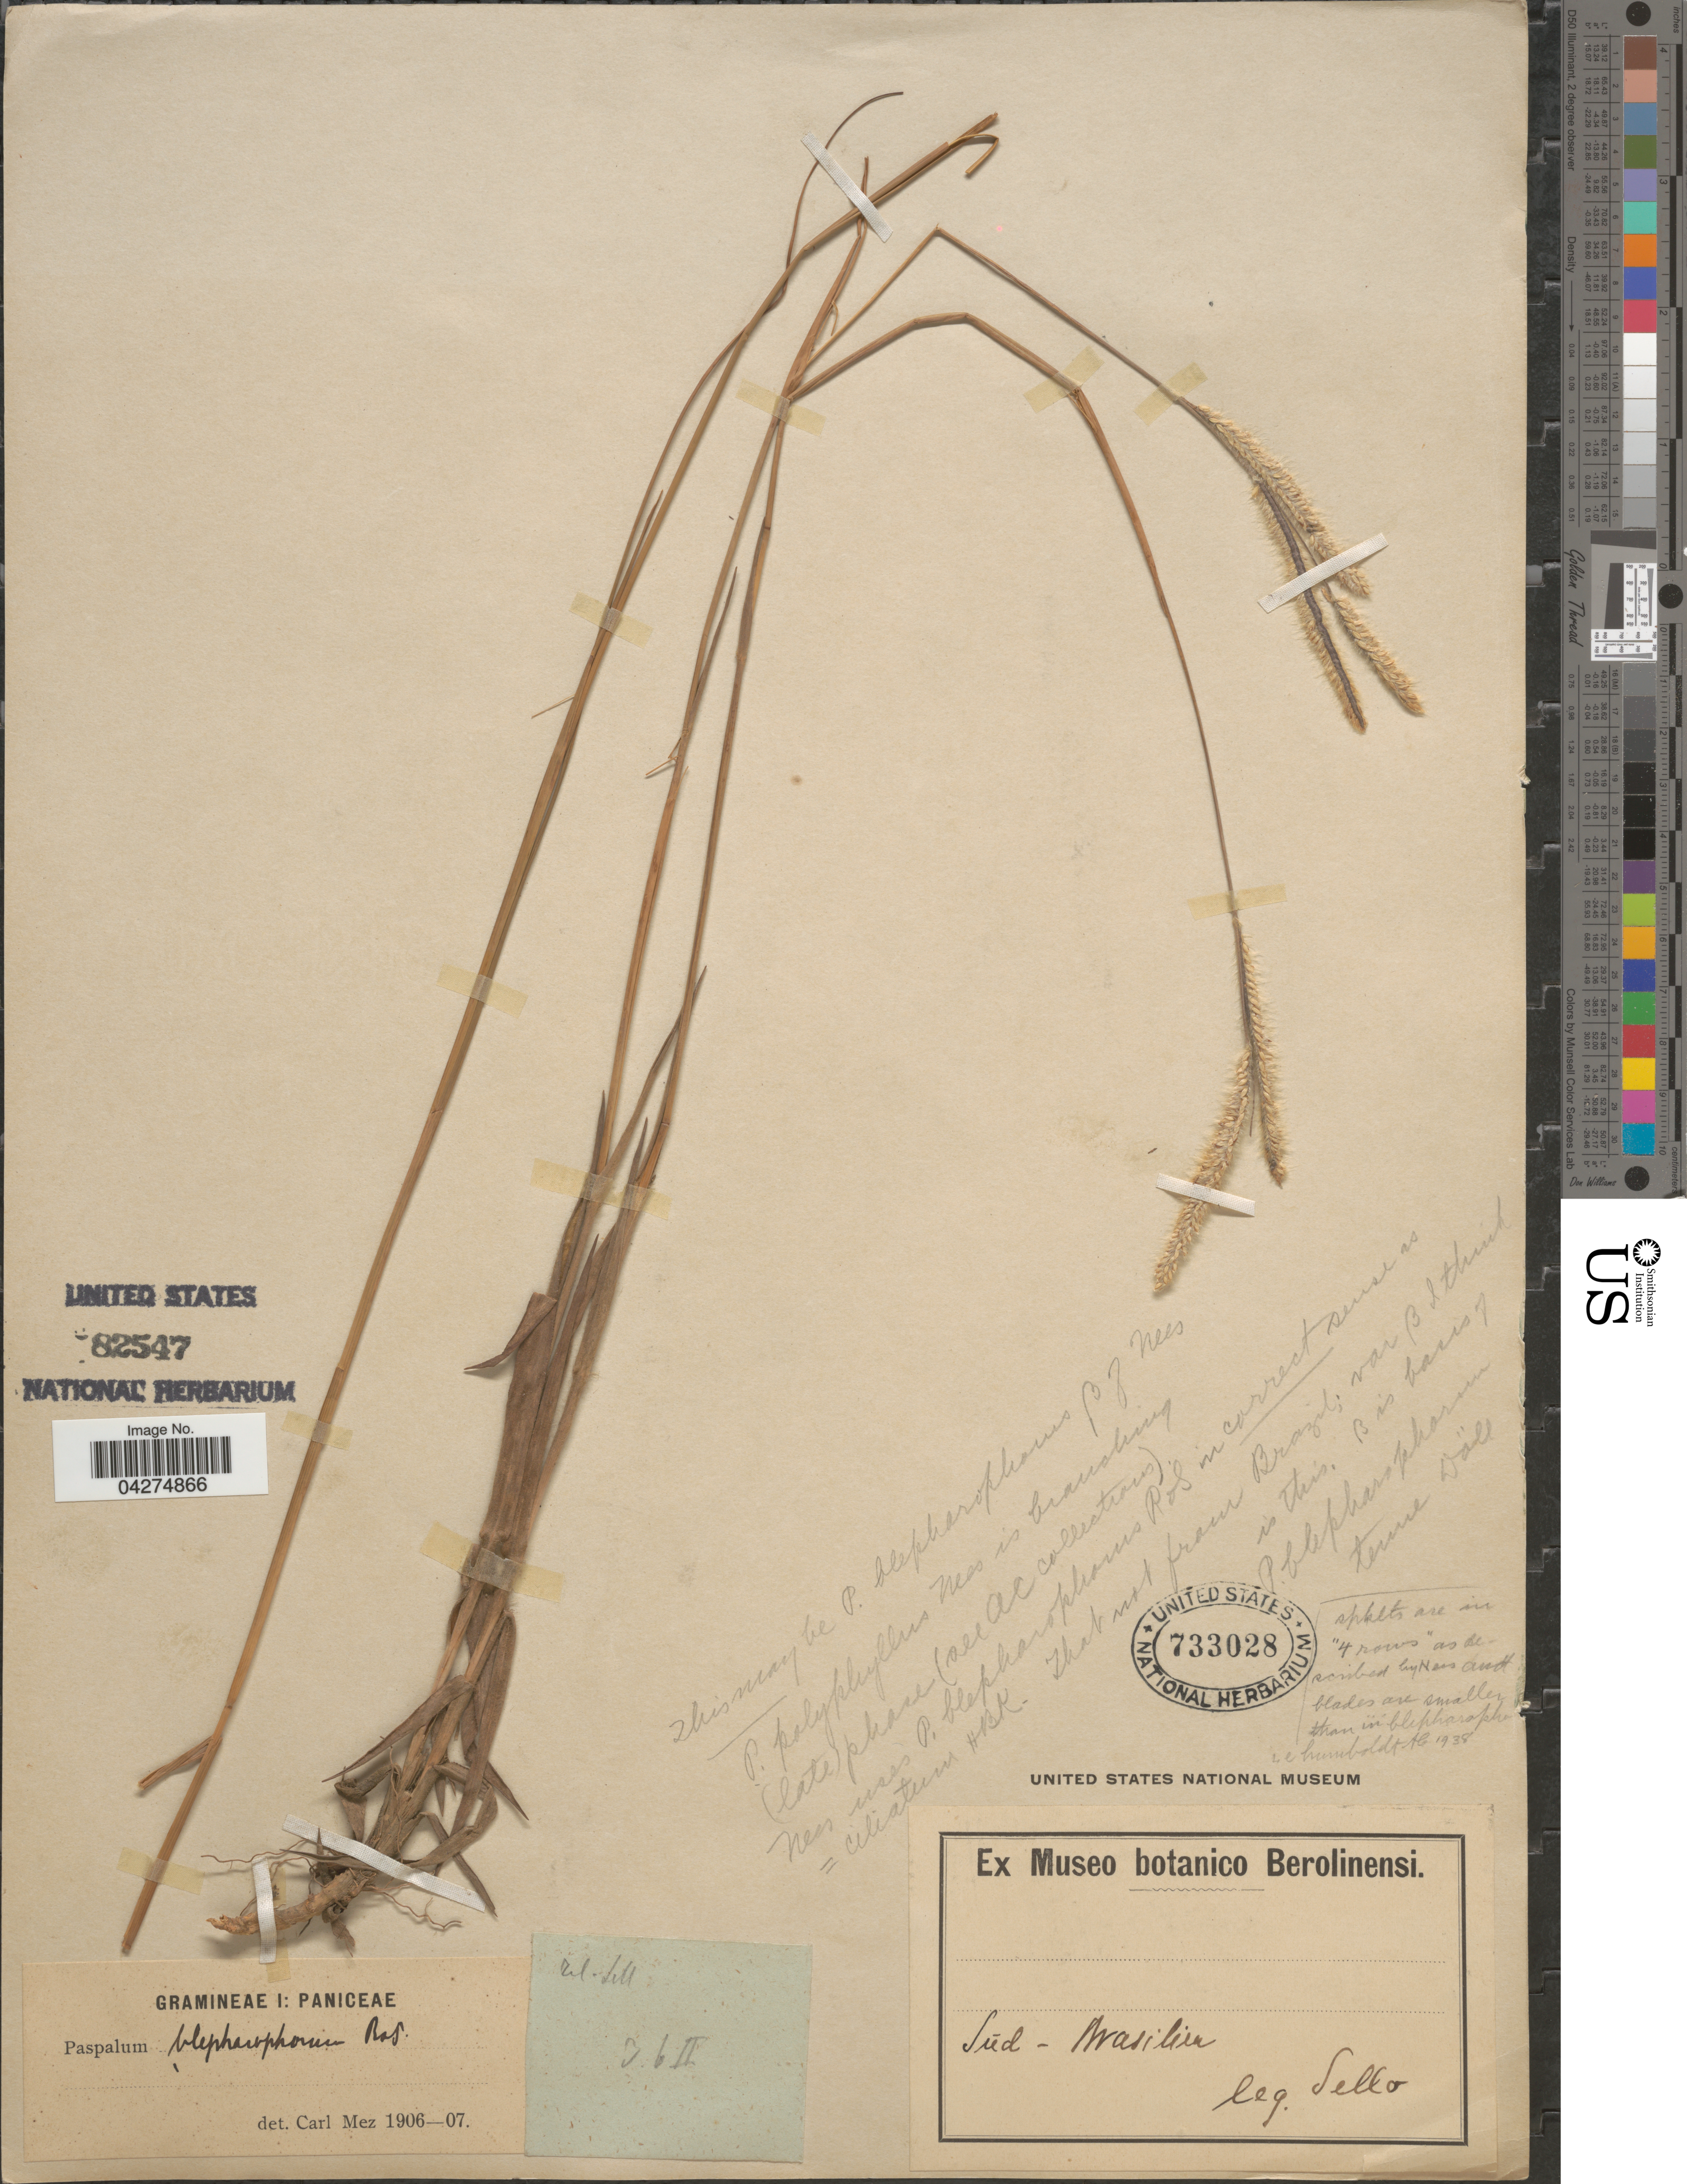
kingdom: Plantae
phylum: Tracheophyta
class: Liliopsida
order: Poales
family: Poaceae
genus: Paspalum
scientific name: Paspalum polyphyllum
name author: Nees ex Trin.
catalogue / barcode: US 82547-2